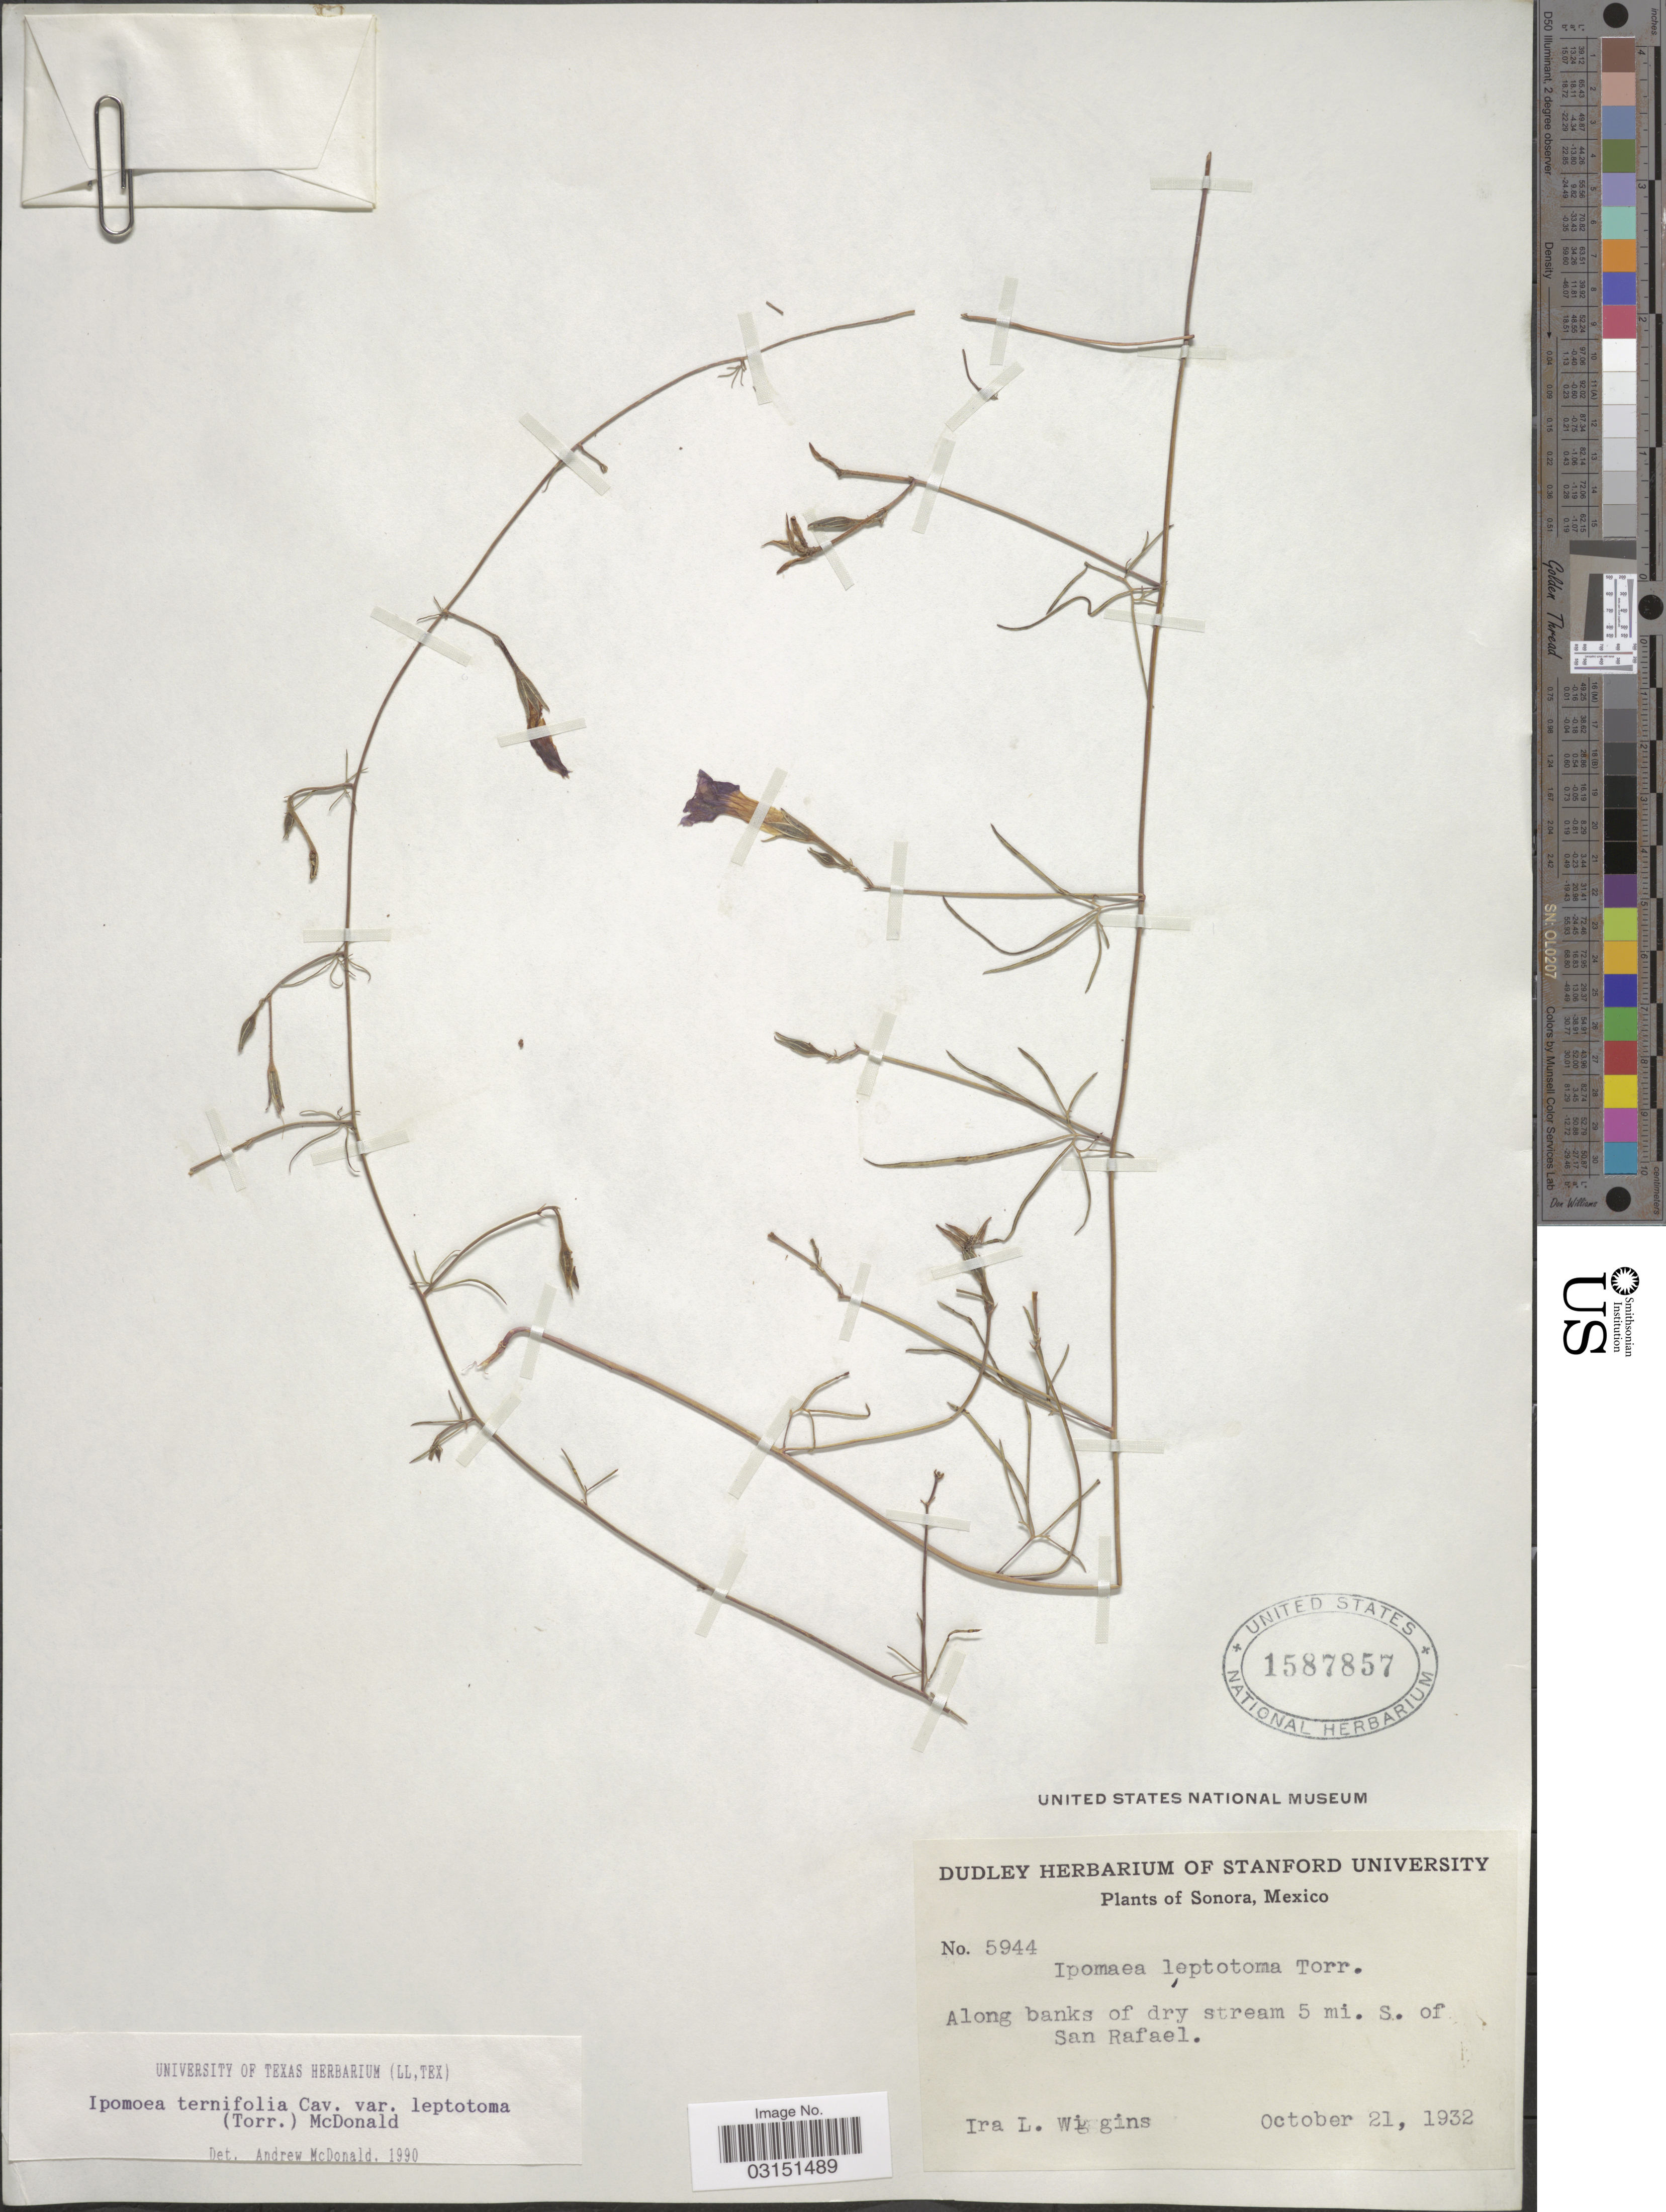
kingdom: Plantae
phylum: Tracheophyta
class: Magnoliopsida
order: Solanales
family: Convolvulaceae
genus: Ipomoea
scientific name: Ipomoea ternifolia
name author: Cav.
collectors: I. L. Wiggins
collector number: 5944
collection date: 1932-10-21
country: Mexico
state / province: Sonora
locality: Along banks of dry stream 5 mi. S. of San Rafael.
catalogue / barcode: US 1587857